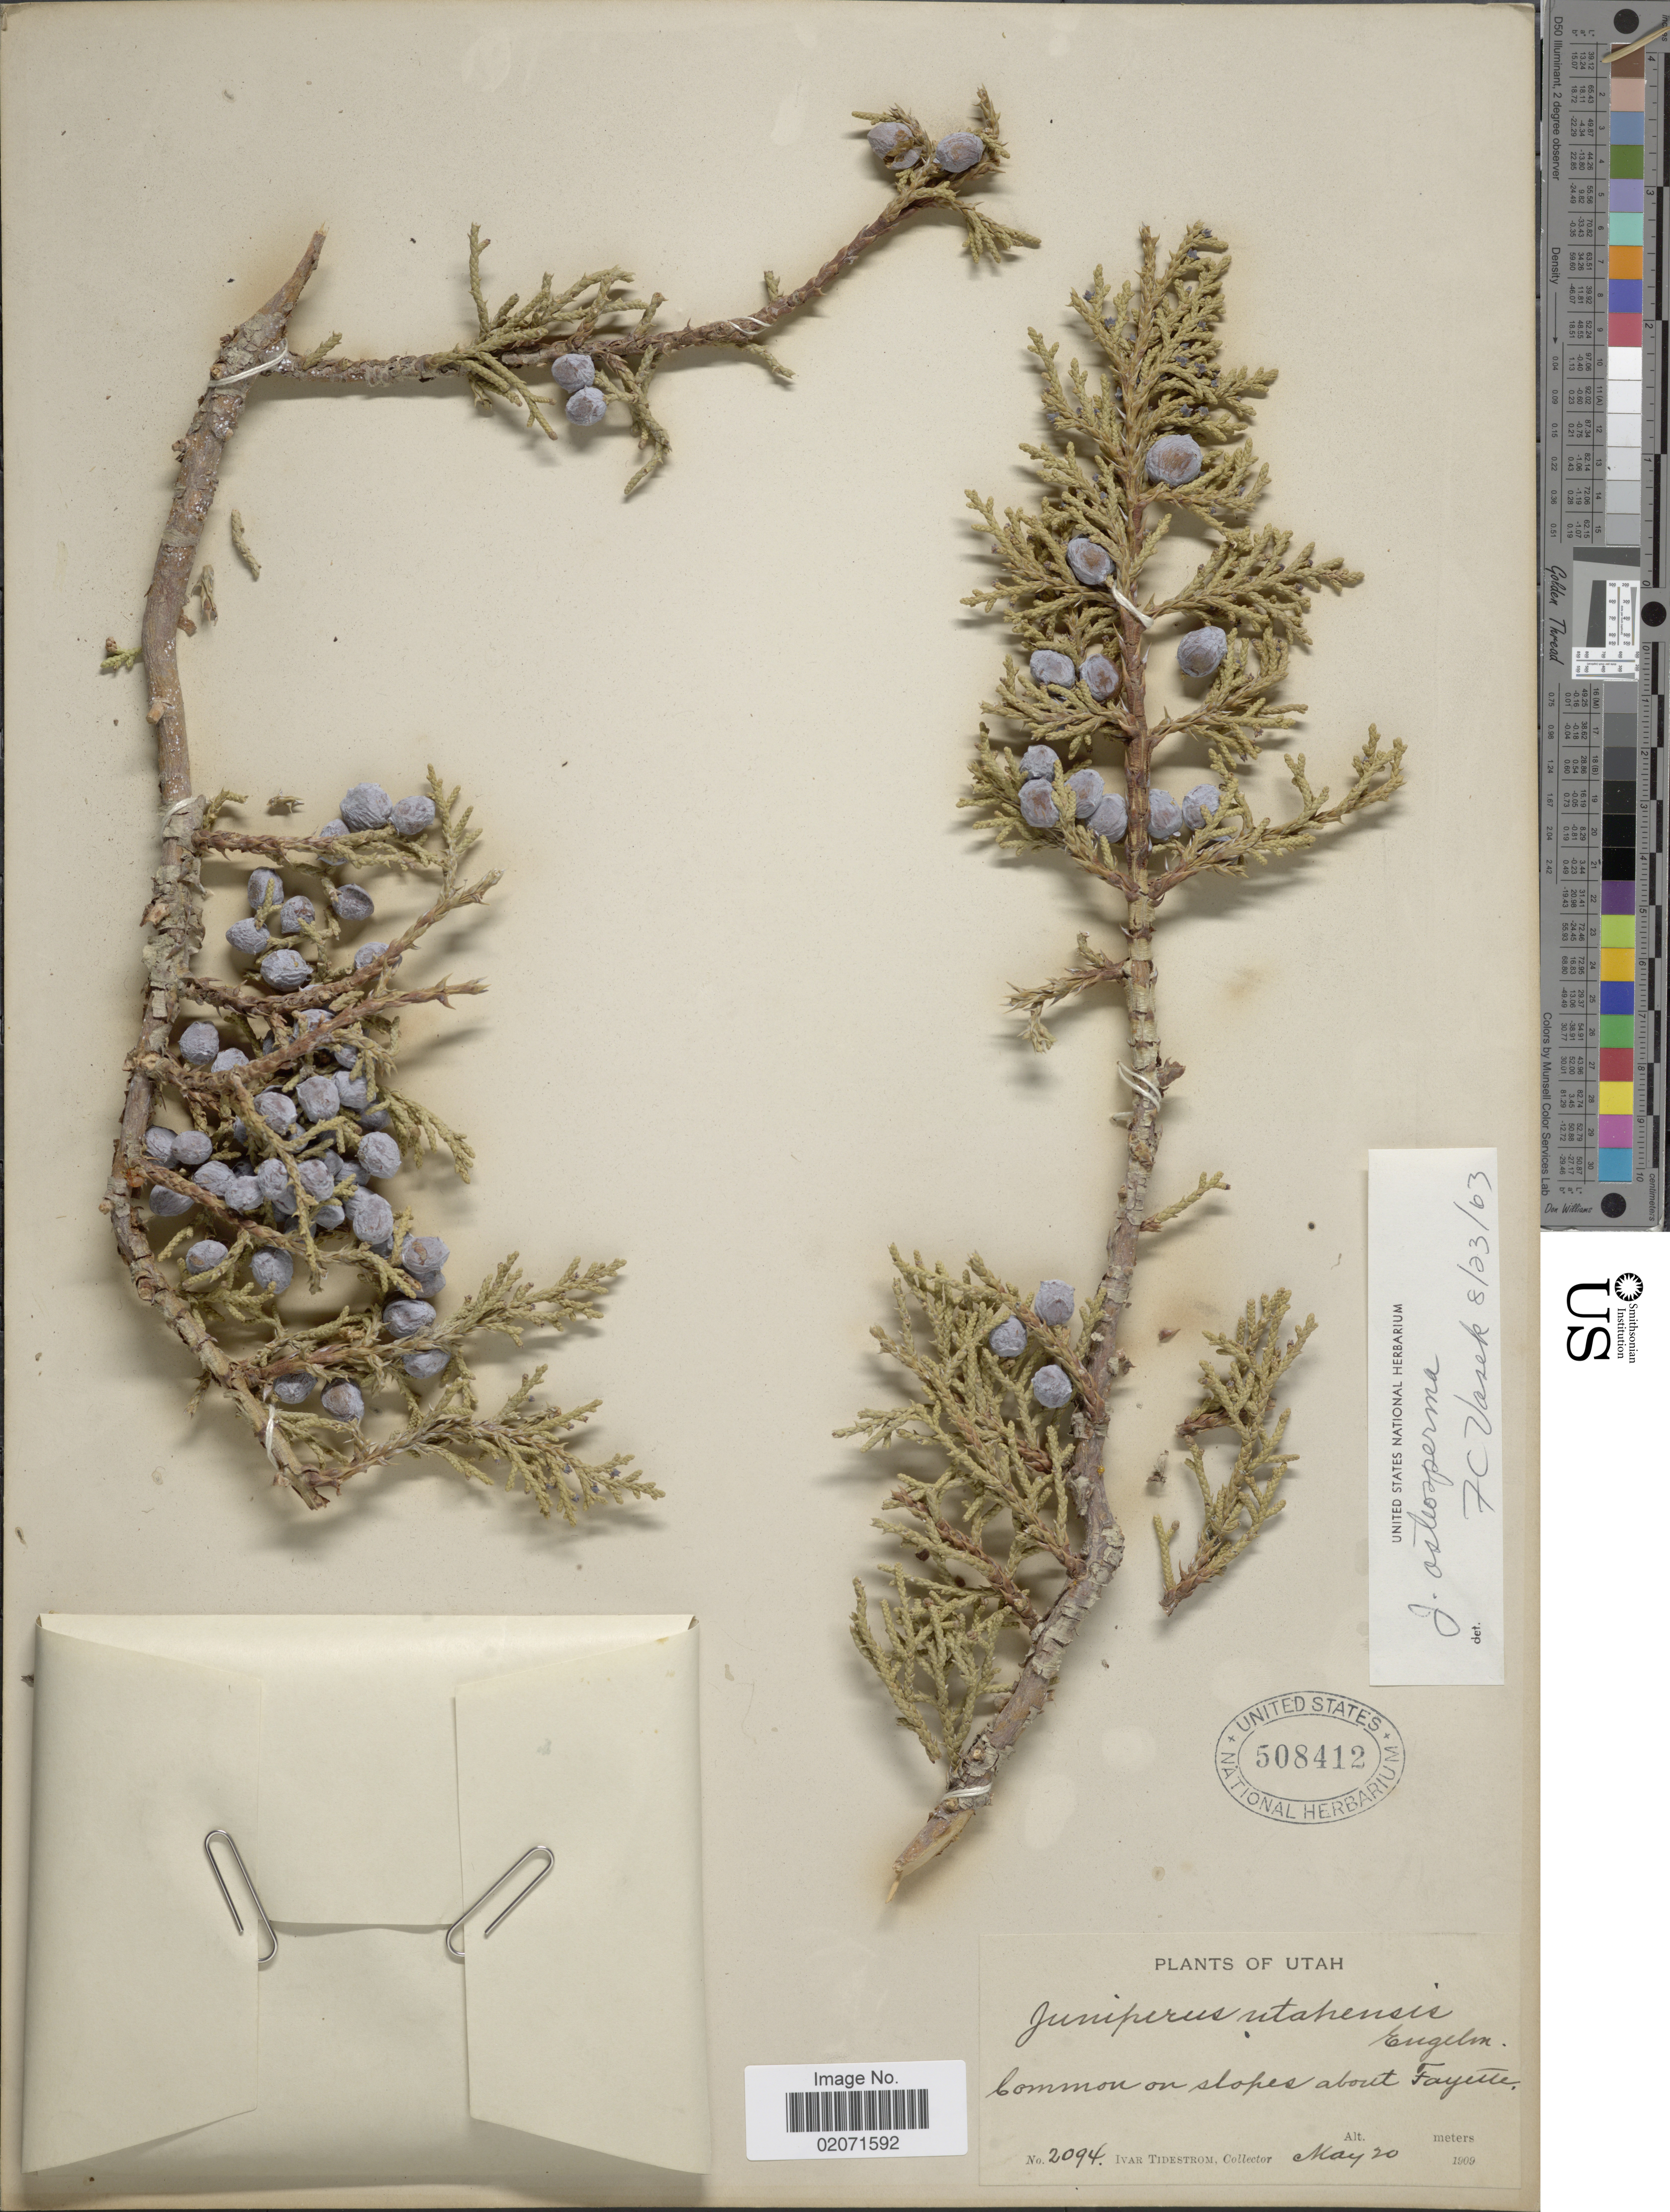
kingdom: Plantae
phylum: Tracheophyta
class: Pinopsida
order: Pinales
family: Cupressaceae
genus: Juniperus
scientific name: Juniperus osteosperma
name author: (Torr.) Little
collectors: I. F. Tidestrom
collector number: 2094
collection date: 1909-05-20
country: United States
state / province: Utah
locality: Common on slopes about Fayette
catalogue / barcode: US 508412